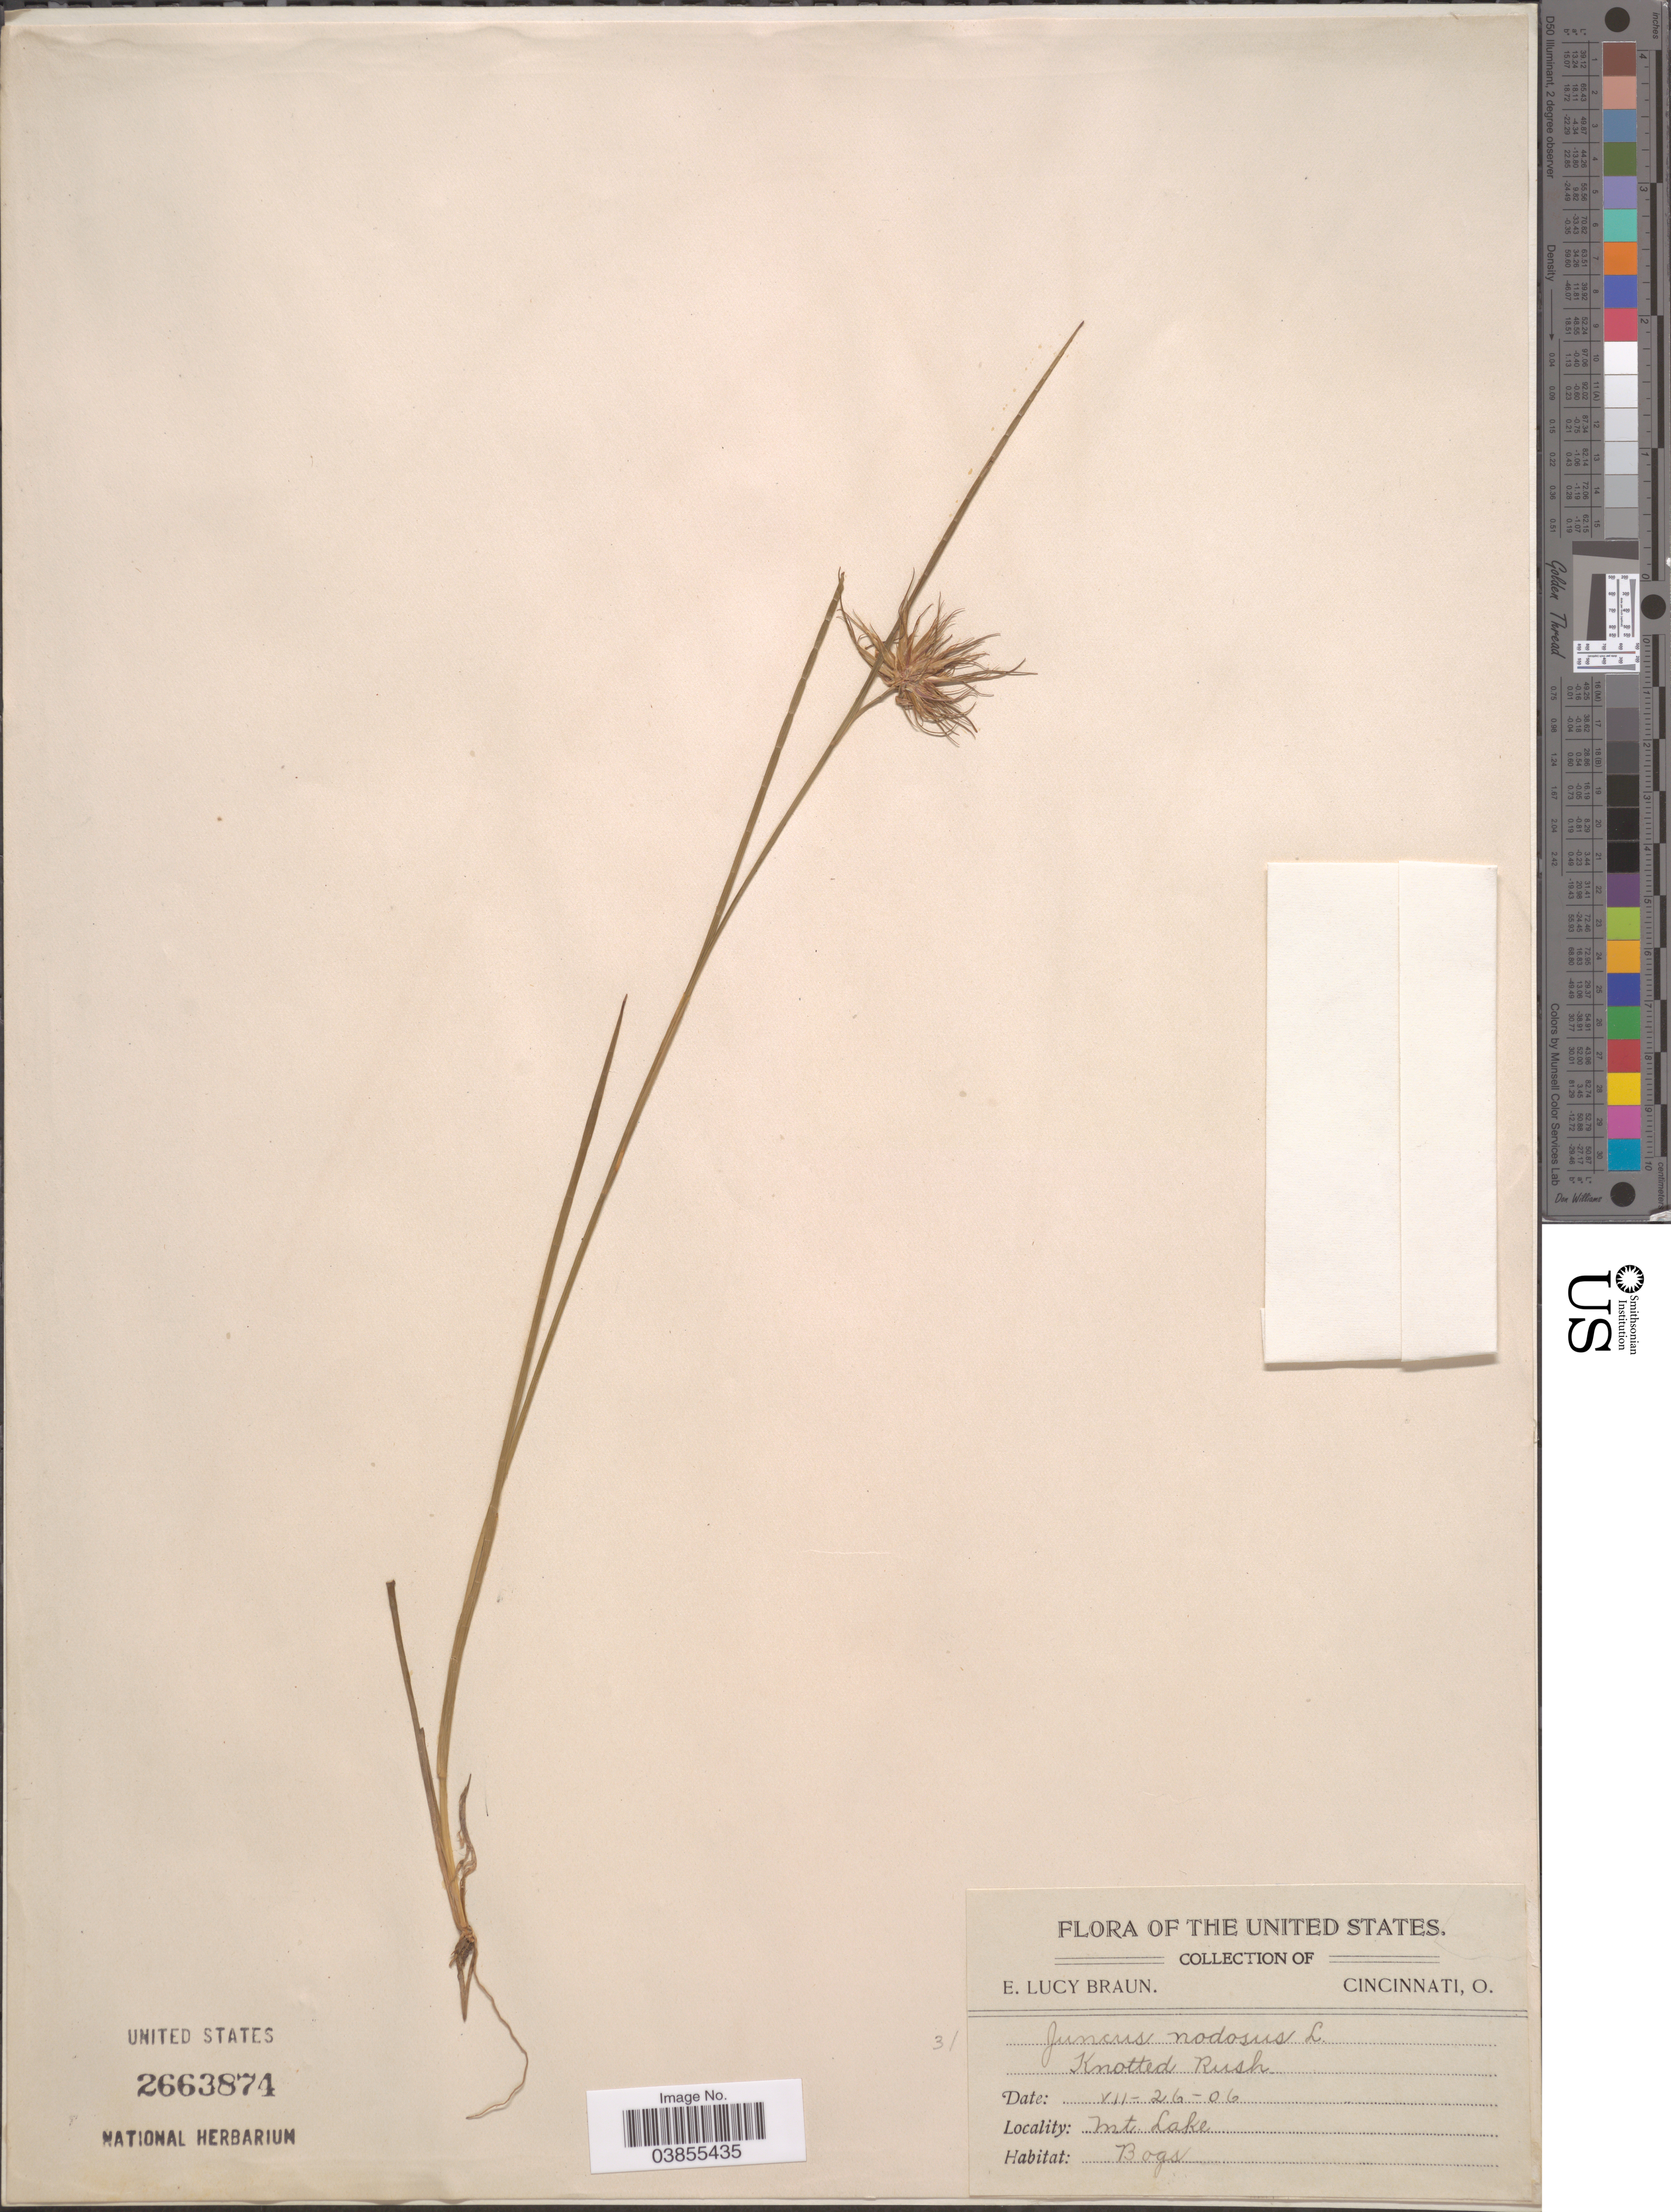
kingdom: Plantae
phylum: Tracheophyta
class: Liliopsida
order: Poales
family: Juncaceae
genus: Juncus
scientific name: Juncus nodosus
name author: L.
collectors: E. L. Braun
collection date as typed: Transcribed d/m/y: 26/7/6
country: United States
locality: Mt. Lake.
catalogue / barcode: US 2663874